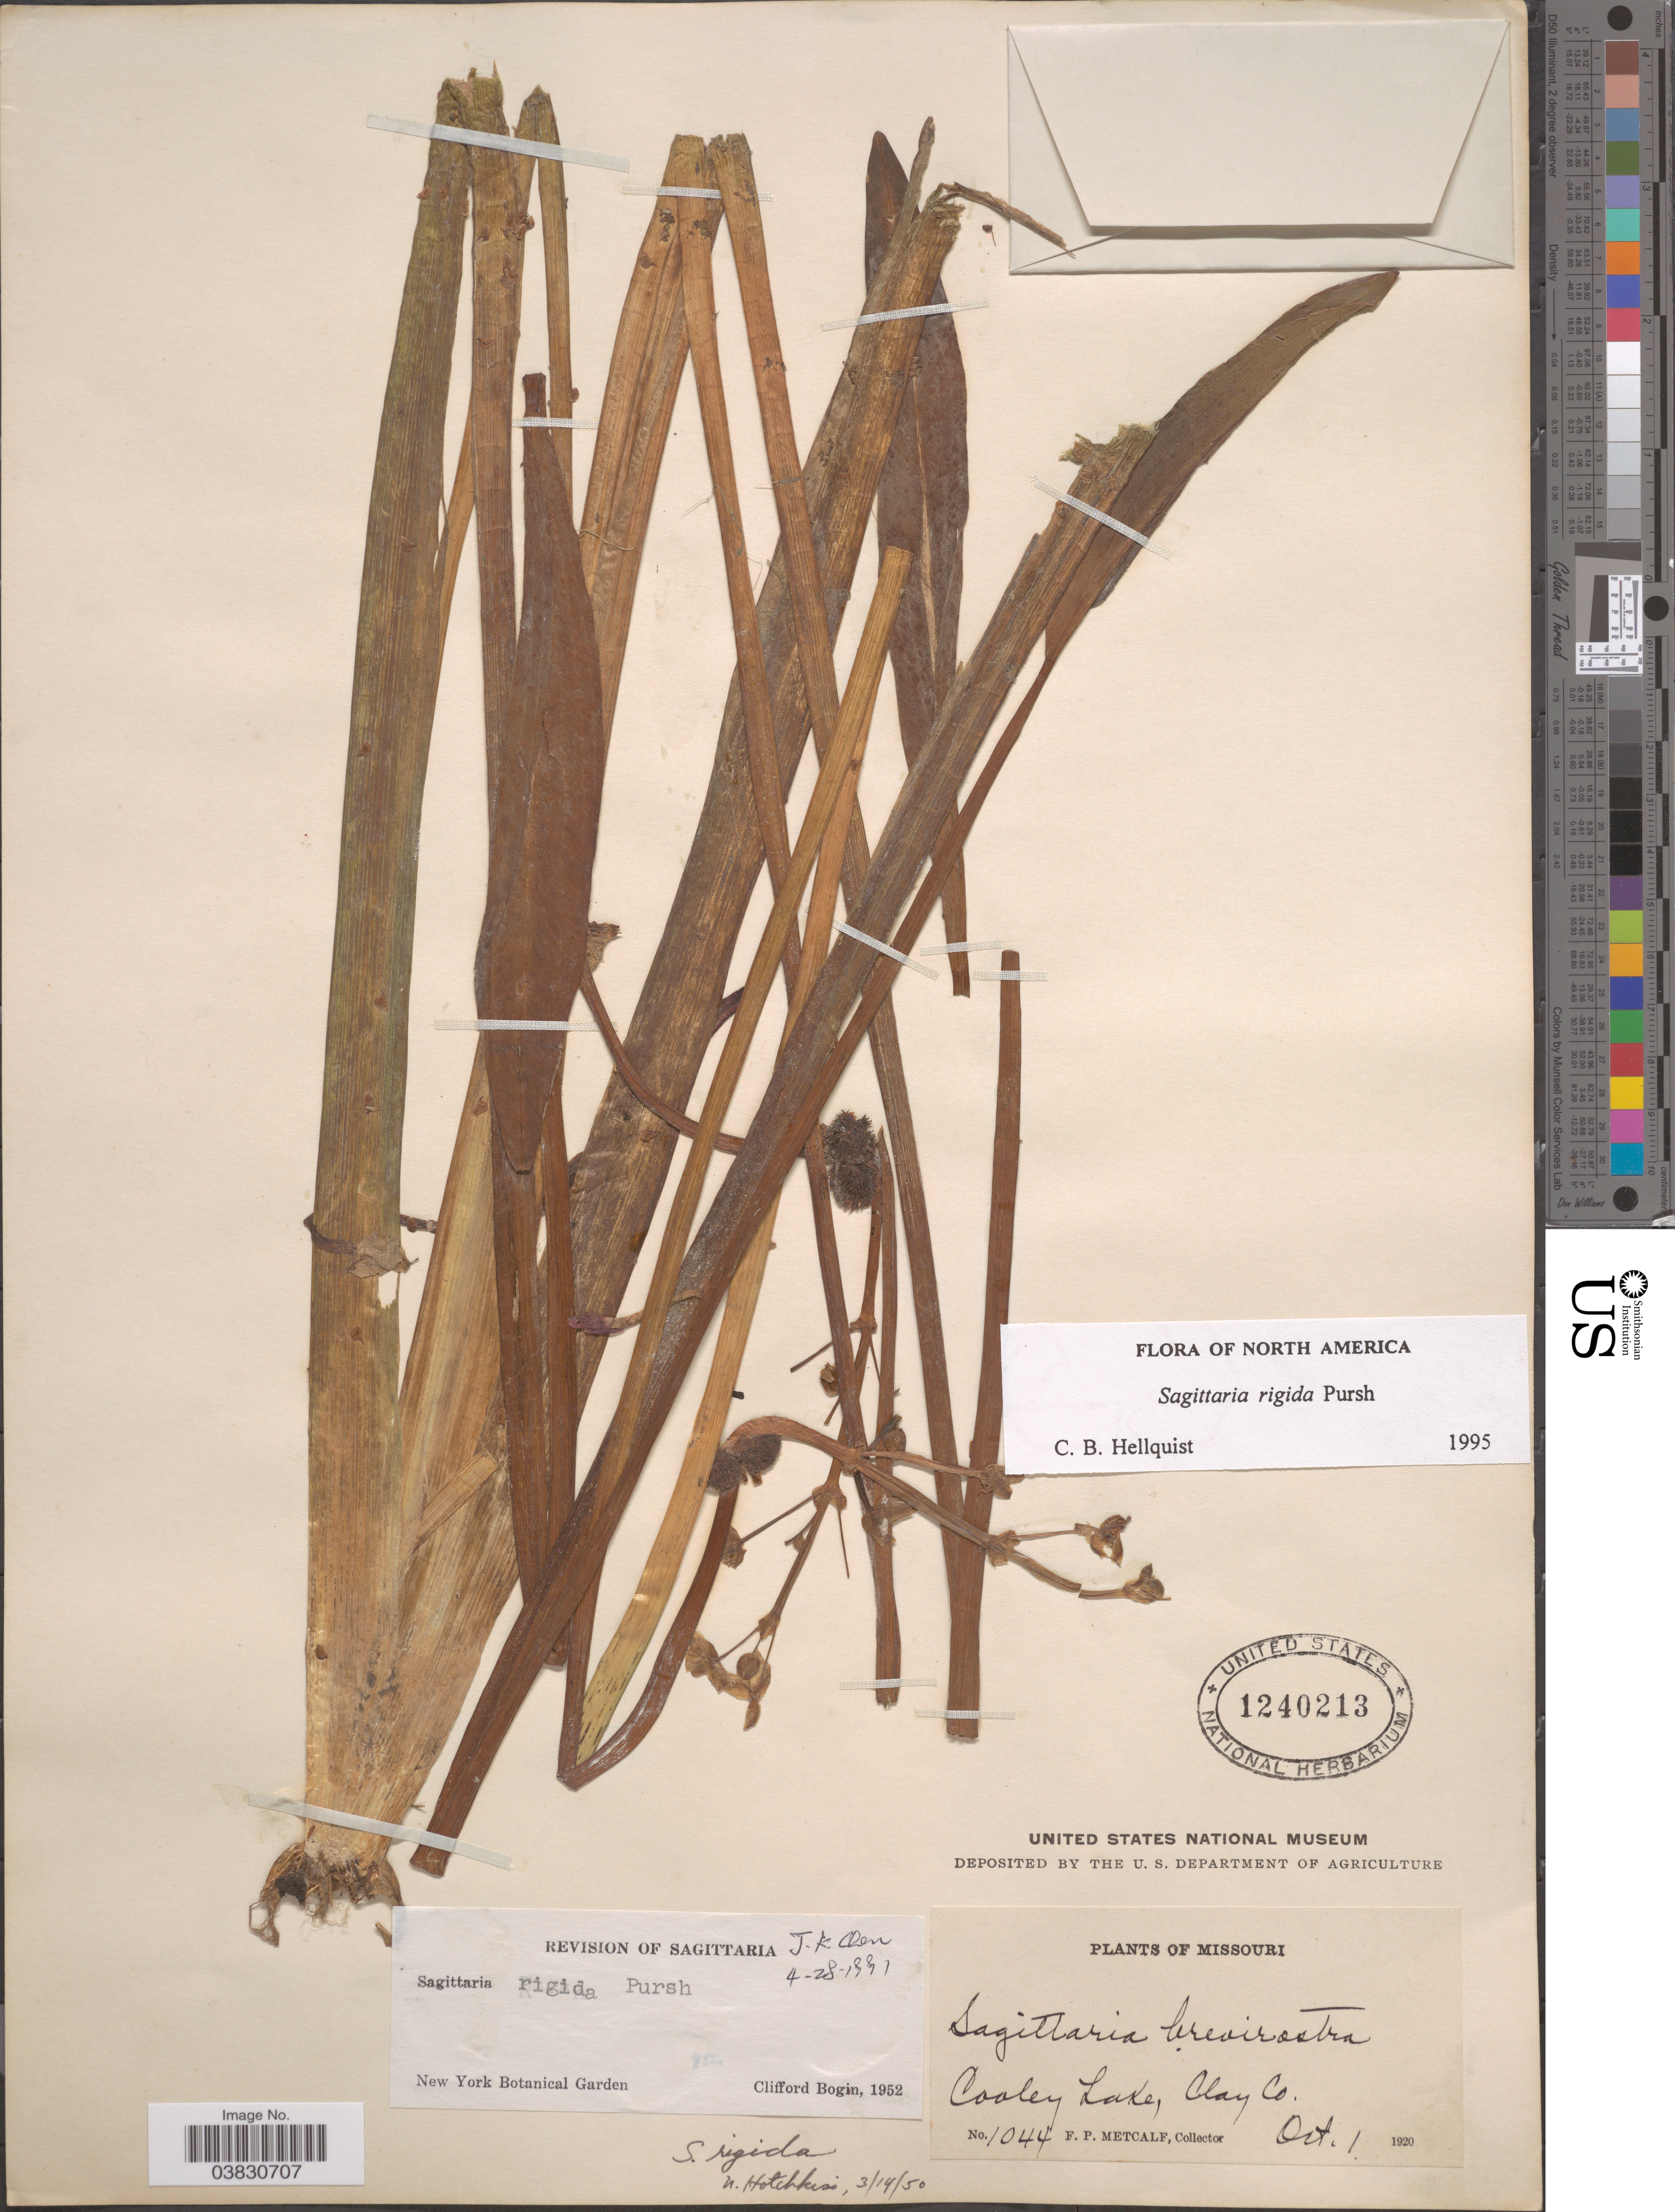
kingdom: Plantae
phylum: Tracheophyta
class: Liliopsida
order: Alismatales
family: Alismataceae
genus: Sagittaria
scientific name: Sagittaria rigida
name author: Pursh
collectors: F. Metcalf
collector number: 1044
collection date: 1920-10-01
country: United States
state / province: Missouri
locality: Cooley Lake, Clay Co.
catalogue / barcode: US 1240213